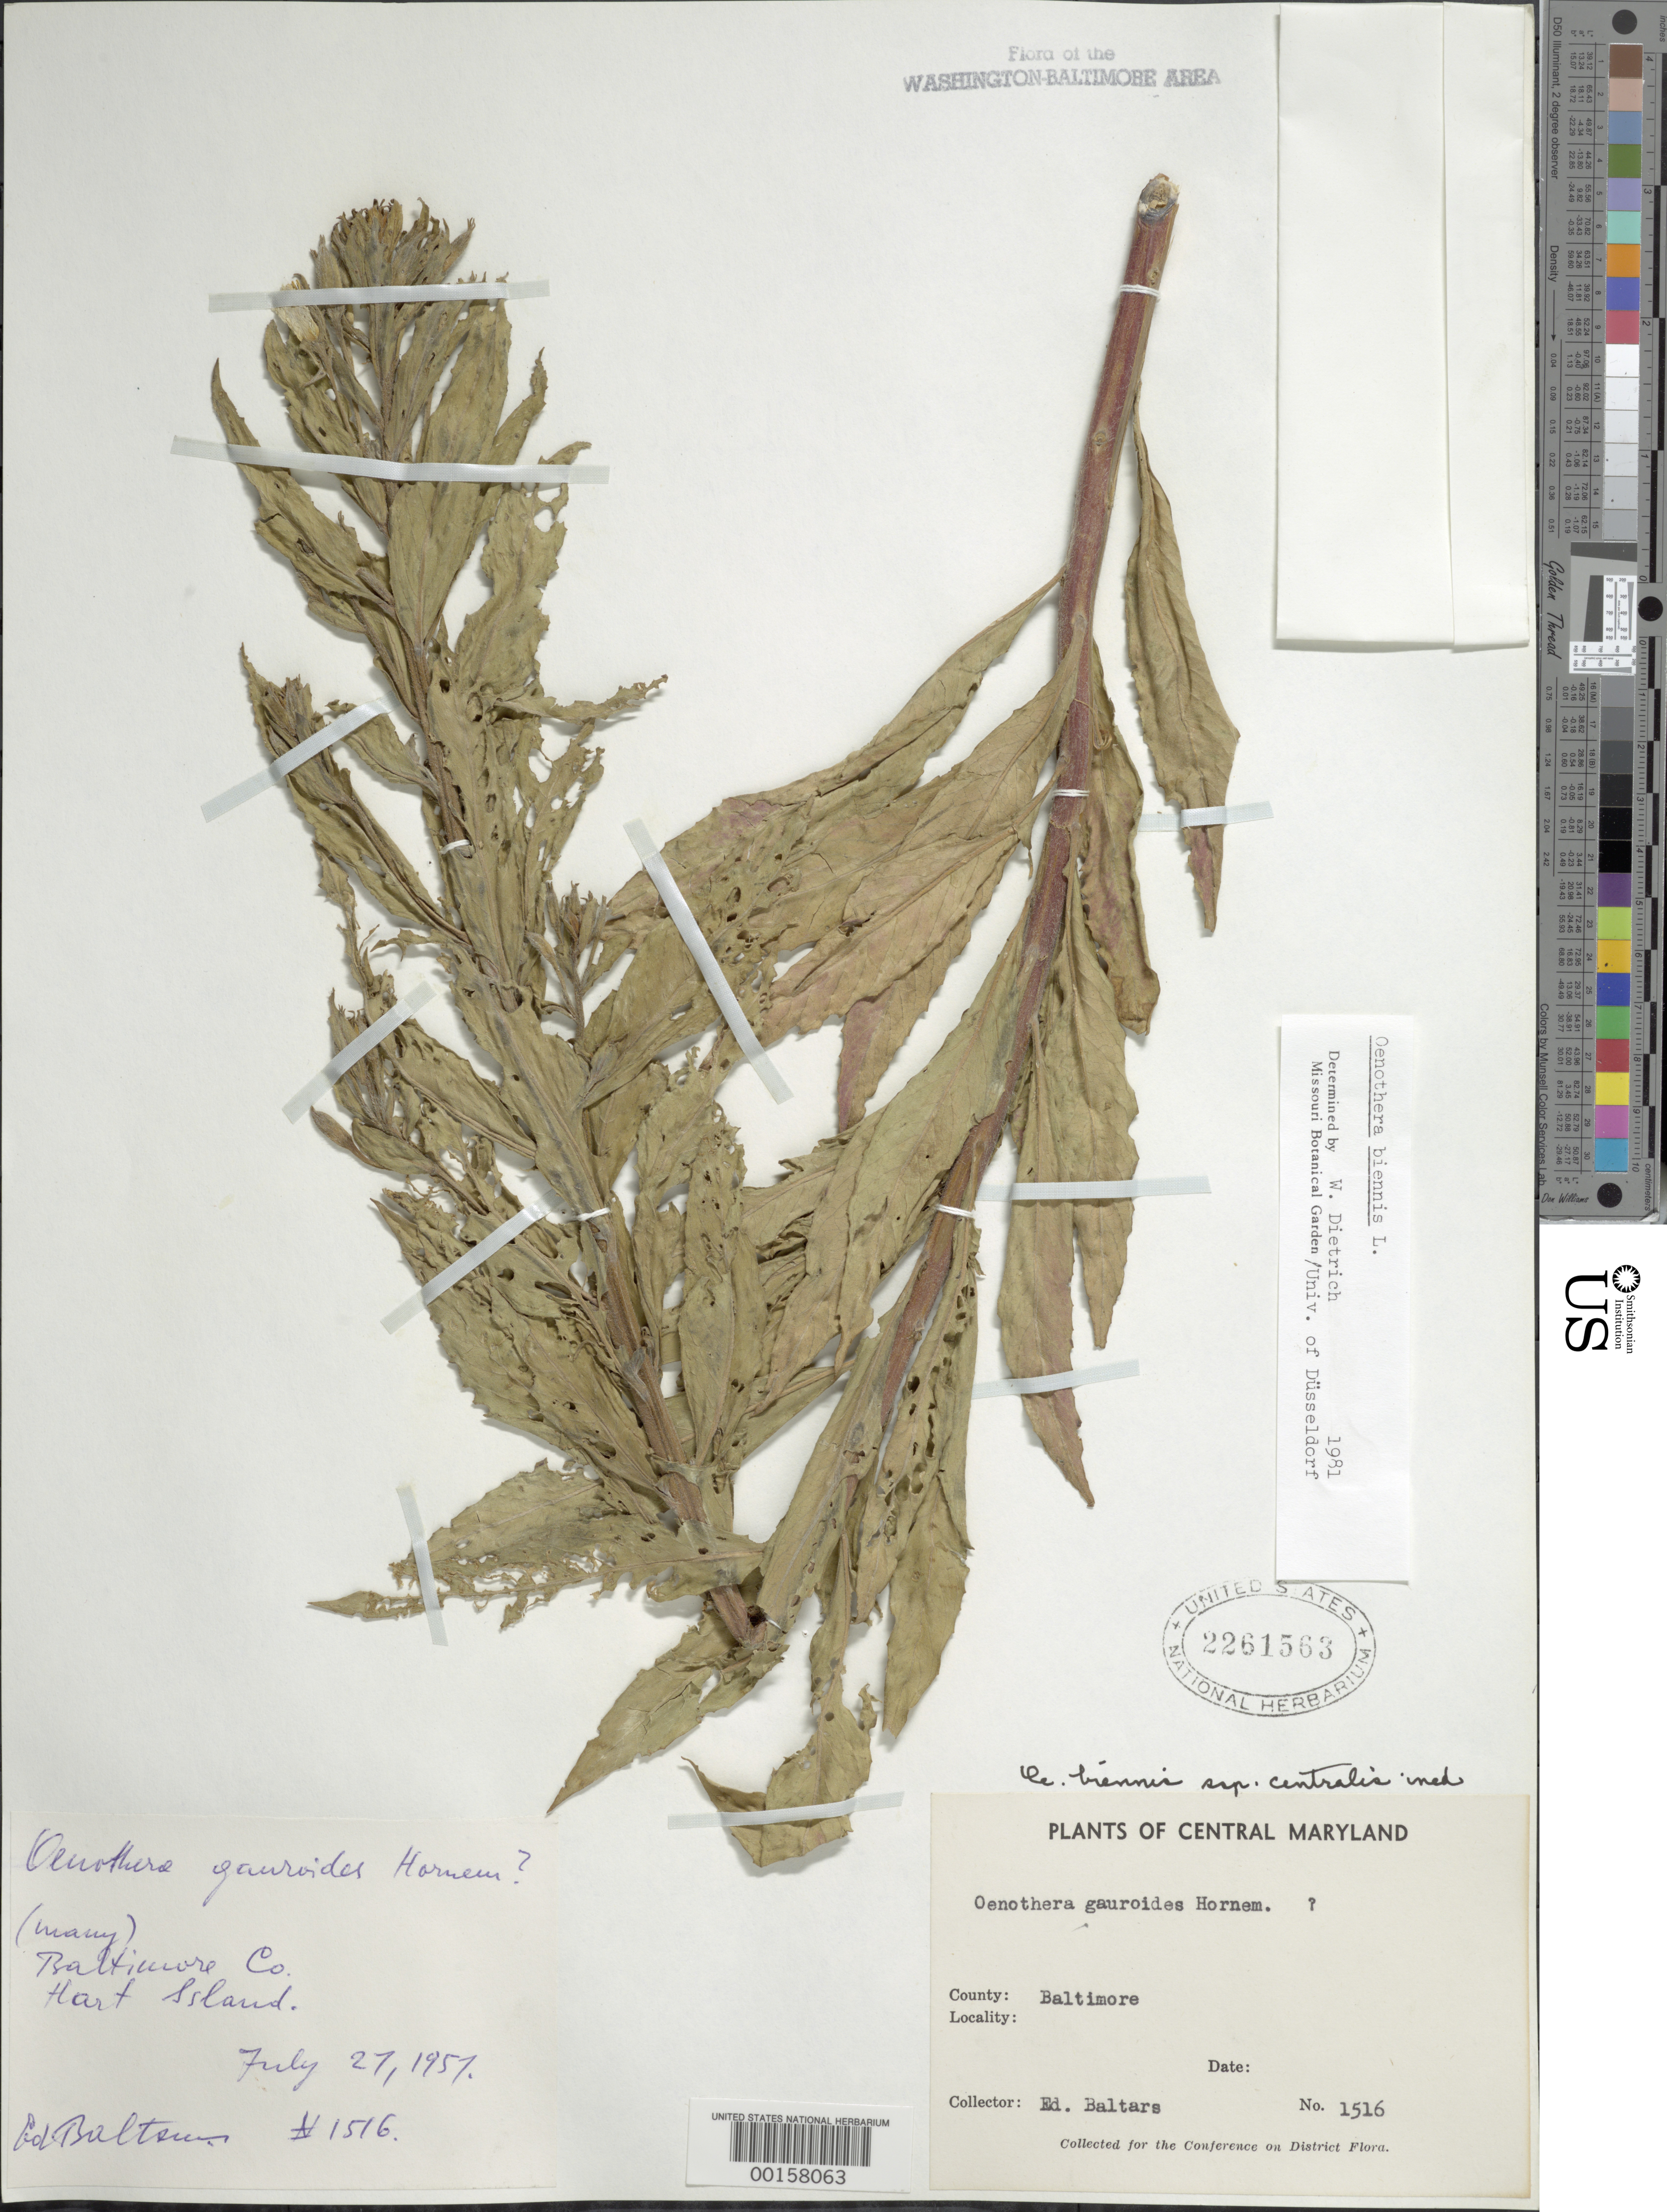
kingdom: Plantae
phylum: Tracheophyta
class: Magnoliopsida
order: Myrtales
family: Onagraceae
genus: Oenothera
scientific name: Oenothera biennis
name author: L.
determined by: Dietrich, W.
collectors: E. Baltars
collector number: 1516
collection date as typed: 27 Jul 1957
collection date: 1957-07-27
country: United States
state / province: Maryland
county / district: Baltimore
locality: Hart Island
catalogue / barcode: US 2261563